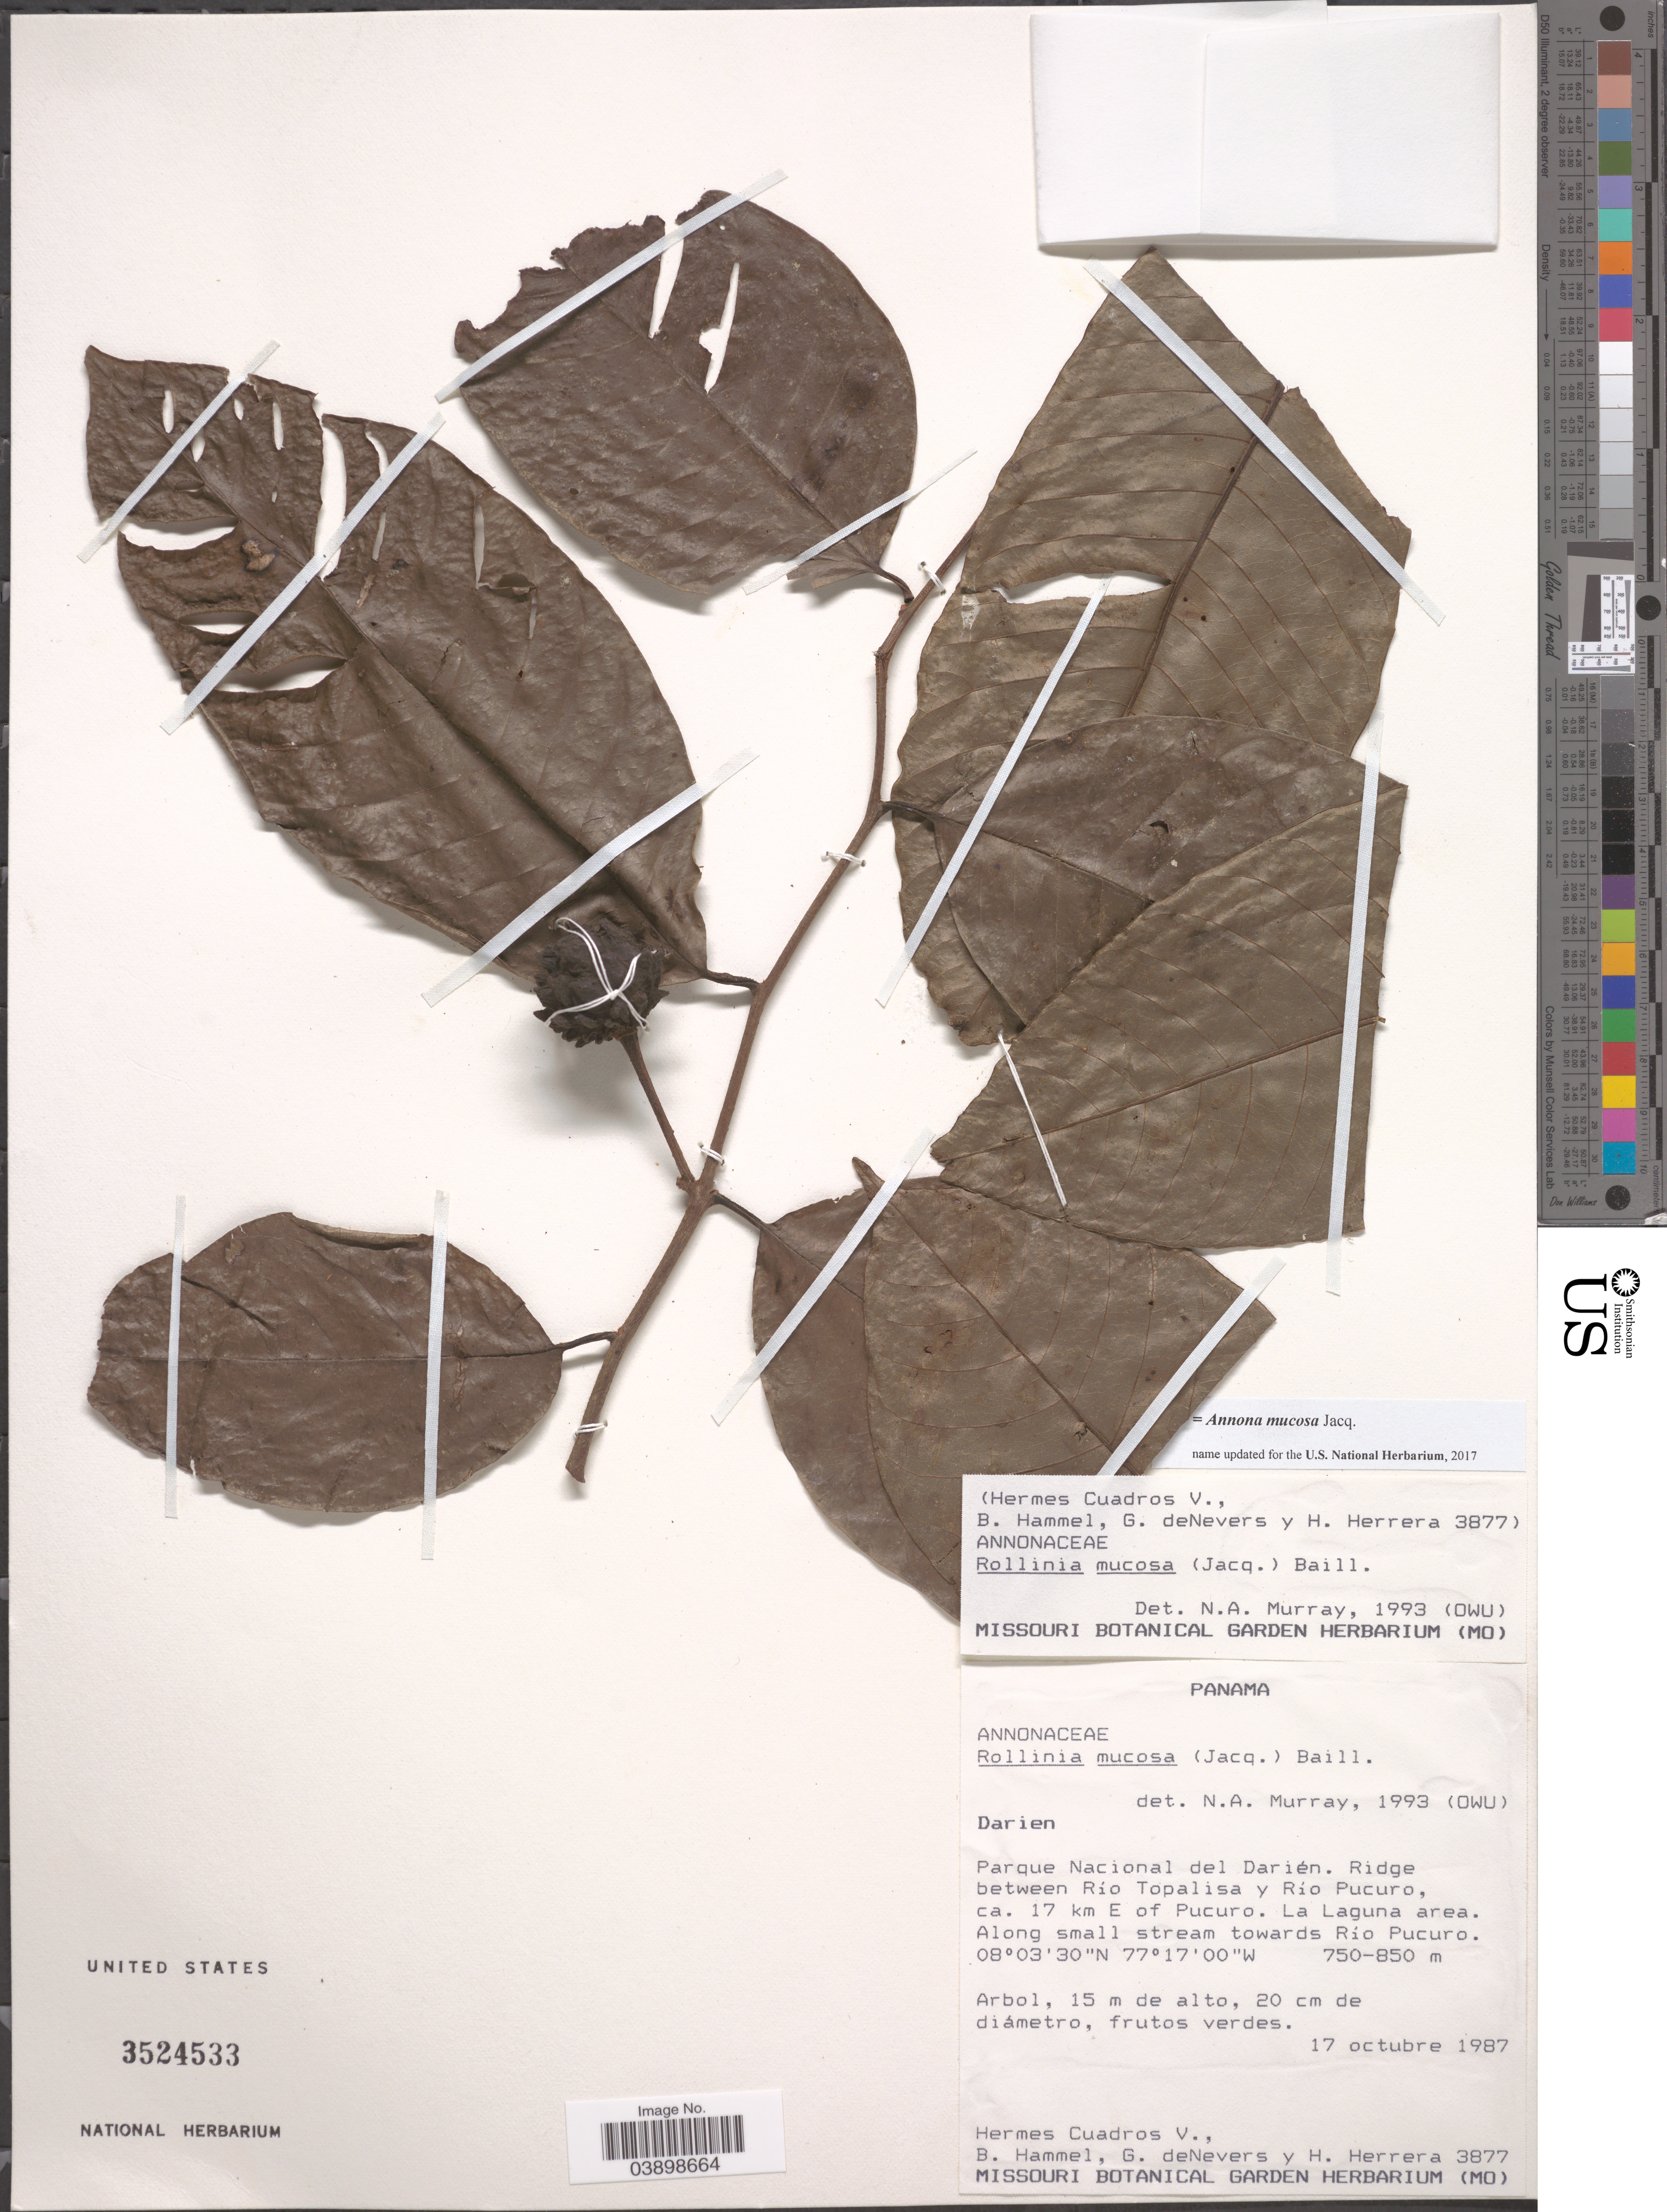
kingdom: Plantae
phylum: Tracheophyta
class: Magnoliopsida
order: Magnoliales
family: Annonaceae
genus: Annona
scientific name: Annona mucosa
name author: Jacq.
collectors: H. Cuadros V., B. Hammel, G. DeNevers & H. Herrera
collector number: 3877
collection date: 1987-10-17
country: Panama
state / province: Darien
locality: Parque Nacional del Darién. Ridge between Río Topalisa y Río Pucuro, ca. 17 km E of Pucuro. La Laguna area. Along small stream towards Río Pucuro.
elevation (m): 750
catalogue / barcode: US 3524533